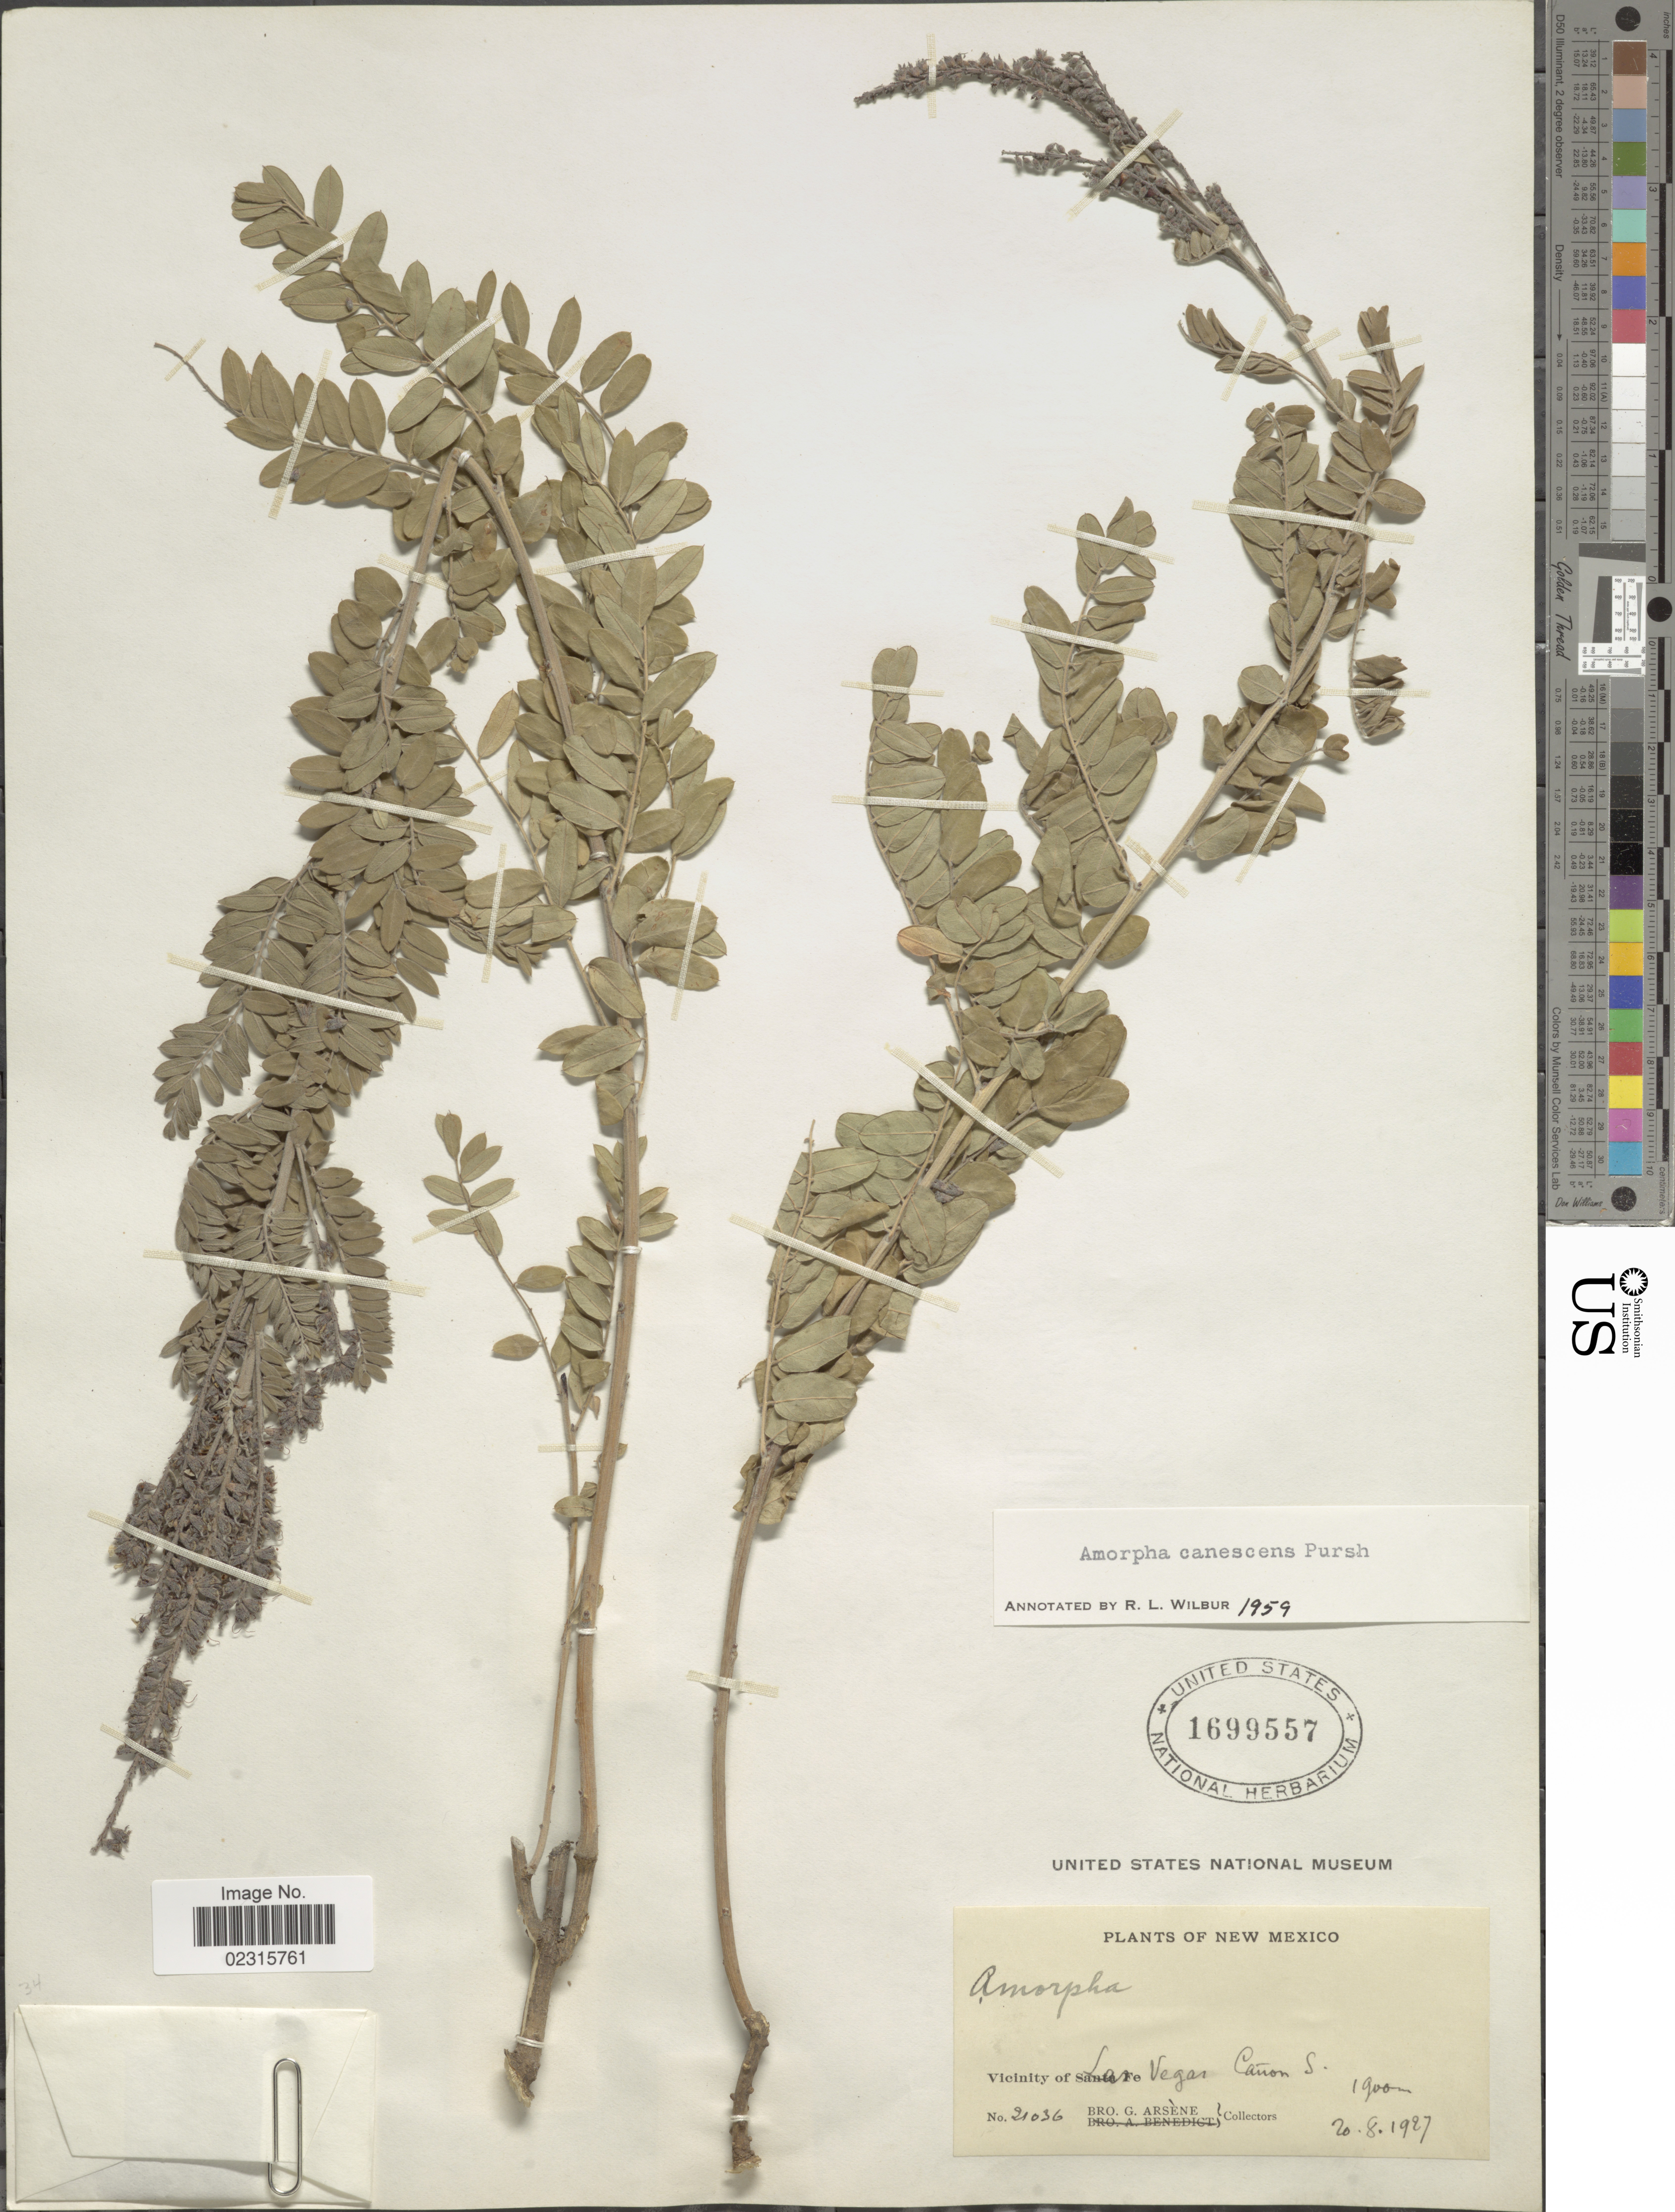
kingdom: Plantae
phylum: Tracheophyta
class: Magnoliopsida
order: Fabales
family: Fabaceae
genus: Amorpha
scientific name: Amorpha canescens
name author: Pursh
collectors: Bro. G. Arsène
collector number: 21036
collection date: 1927-08-20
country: United States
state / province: New Mexico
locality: Vicinity of Las Vegas, Canon S,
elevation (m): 1900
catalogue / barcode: US 1699557